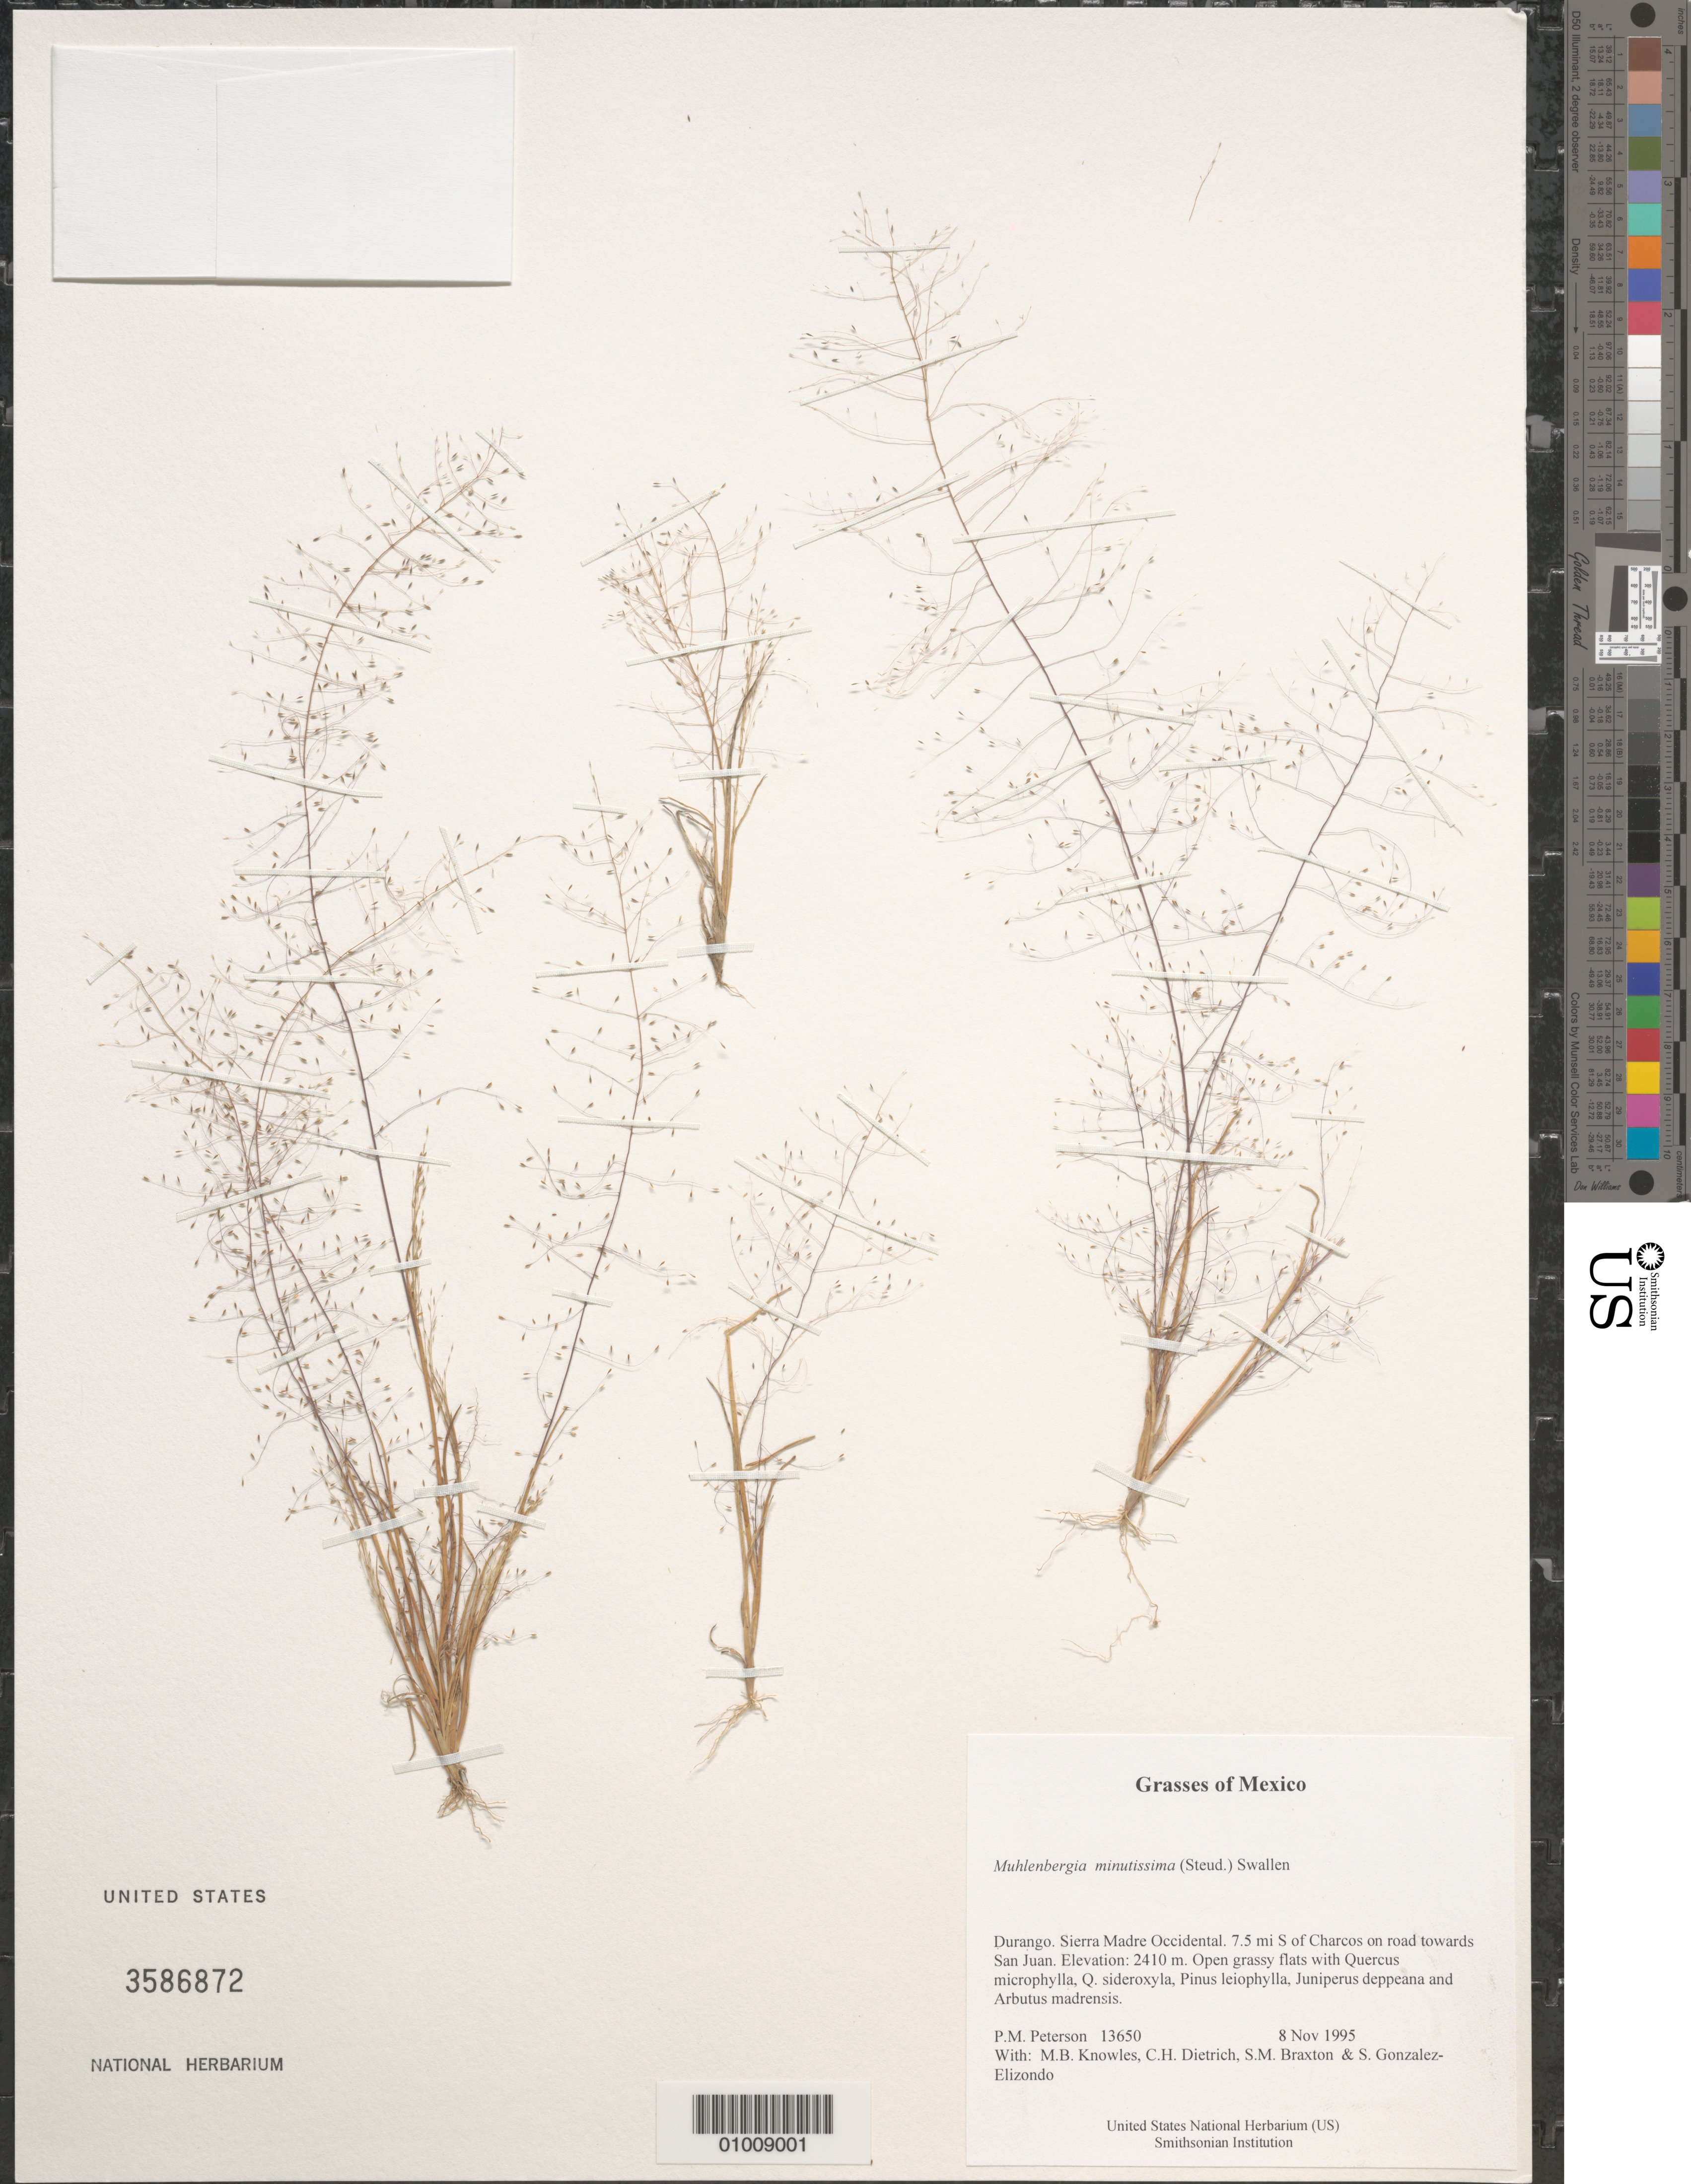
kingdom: Plantae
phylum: Tracheophyta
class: Liliopsida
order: Poales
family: Poaceae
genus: Muhlenbergia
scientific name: Muhlenbergia minutissima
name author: (Steud.) Swallen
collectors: P. M. Peterson, M. B. Knowles, C. Dietrich, S. Braxton & M. S. González-Elizondo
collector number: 13650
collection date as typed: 08 Nov 1995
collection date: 1995-11-08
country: Mexico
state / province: Durango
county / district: Sierra Madre Occidental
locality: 7.5 mi S of Charcos on road towards San Juan.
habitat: Open grassy flats with Quercus microphylla, Q. sideroxyla, Pinus leiophylla, Juniperus deppeana and Arbutus madrensis.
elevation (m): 2410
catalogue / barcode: US 3586872